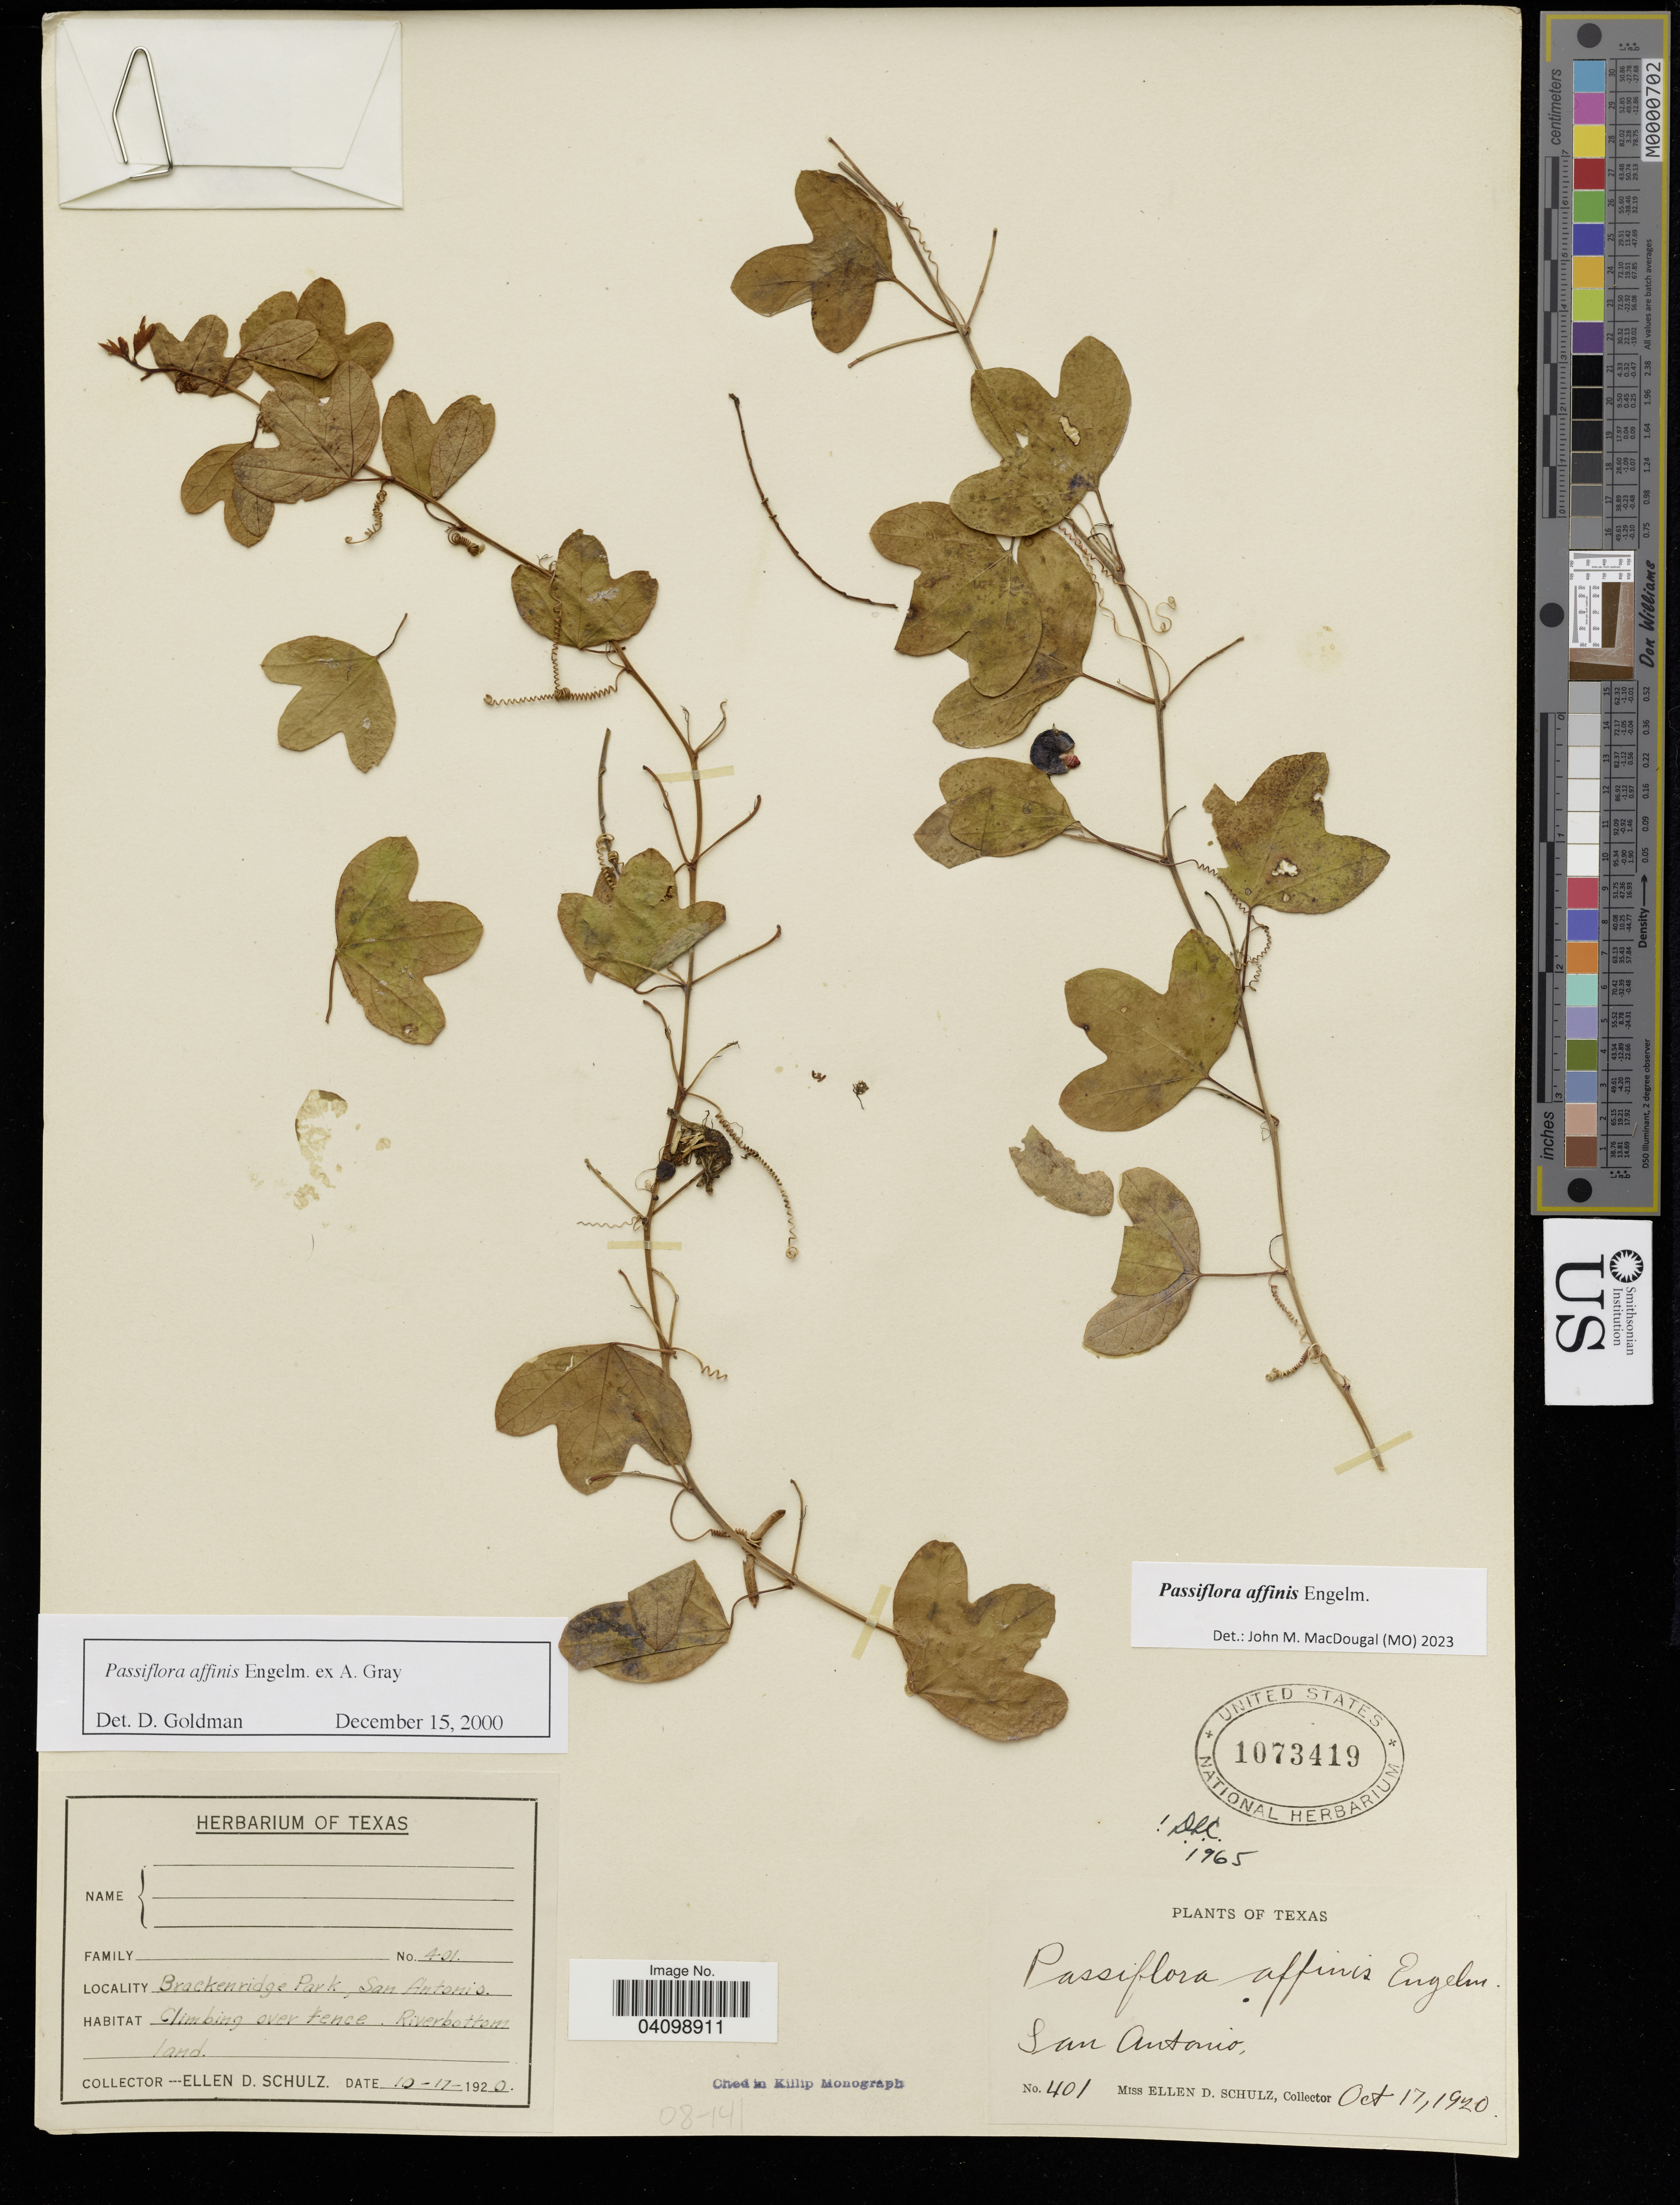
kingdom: Plantae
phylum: Tracheophyta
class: Magnoliopsida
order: Malpighiales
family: Passifloraceae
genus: Passiflora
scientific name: Passiflora affinis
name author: Engelm. ex A. Gray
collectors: E. D. Schulz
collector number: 401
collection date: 1920-10-17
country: United States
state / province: Texas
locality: Brackenridge Park, San Antonio.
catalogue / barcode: US 1073149